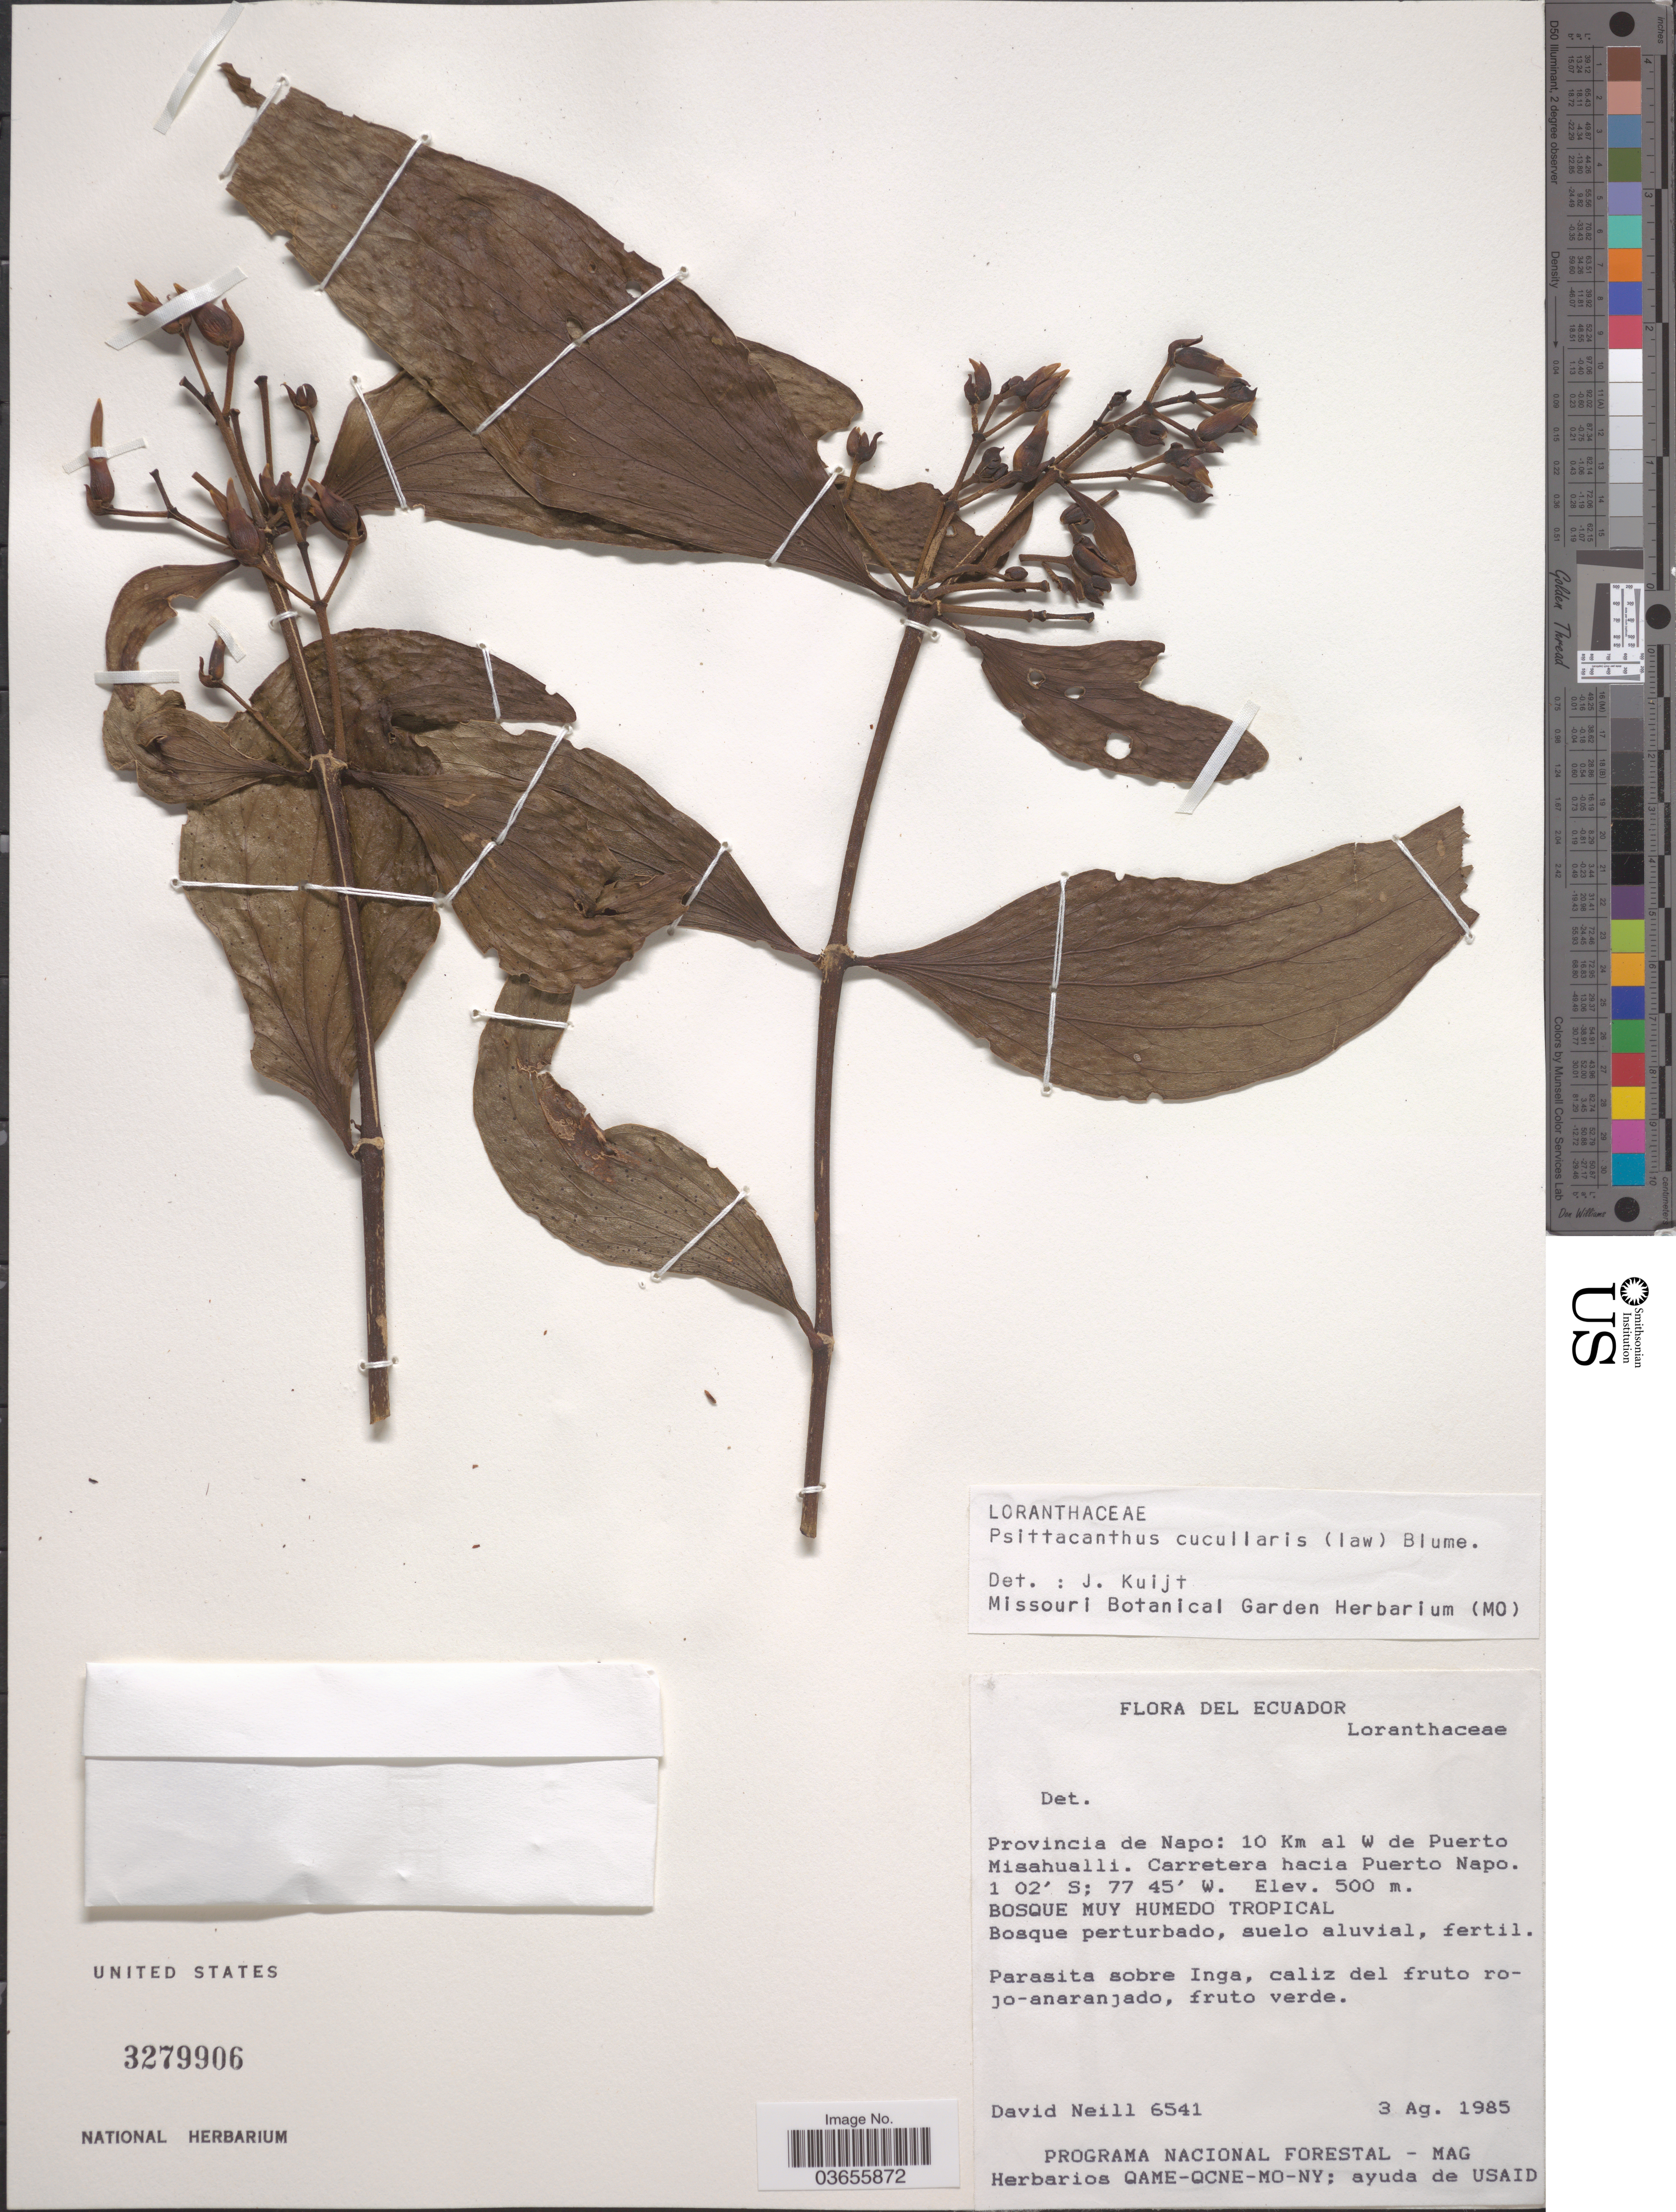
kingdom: Plantae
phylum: Tracheophyta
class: Magnoliopsida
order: Santalales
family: Loranthaceae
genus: Psittacanthus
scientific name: Psittacanthus cucullaris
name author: (Kunth) G. Don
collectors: D. Neill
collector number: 6541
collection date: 1985-08-03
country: Ecuador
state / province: Napo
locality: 10 Km al W de Puerto Misahualli. Carretera hacia Puerto Napo. Bosque Muy Humedo Tropical.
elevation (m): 500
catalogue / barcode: US 3279906